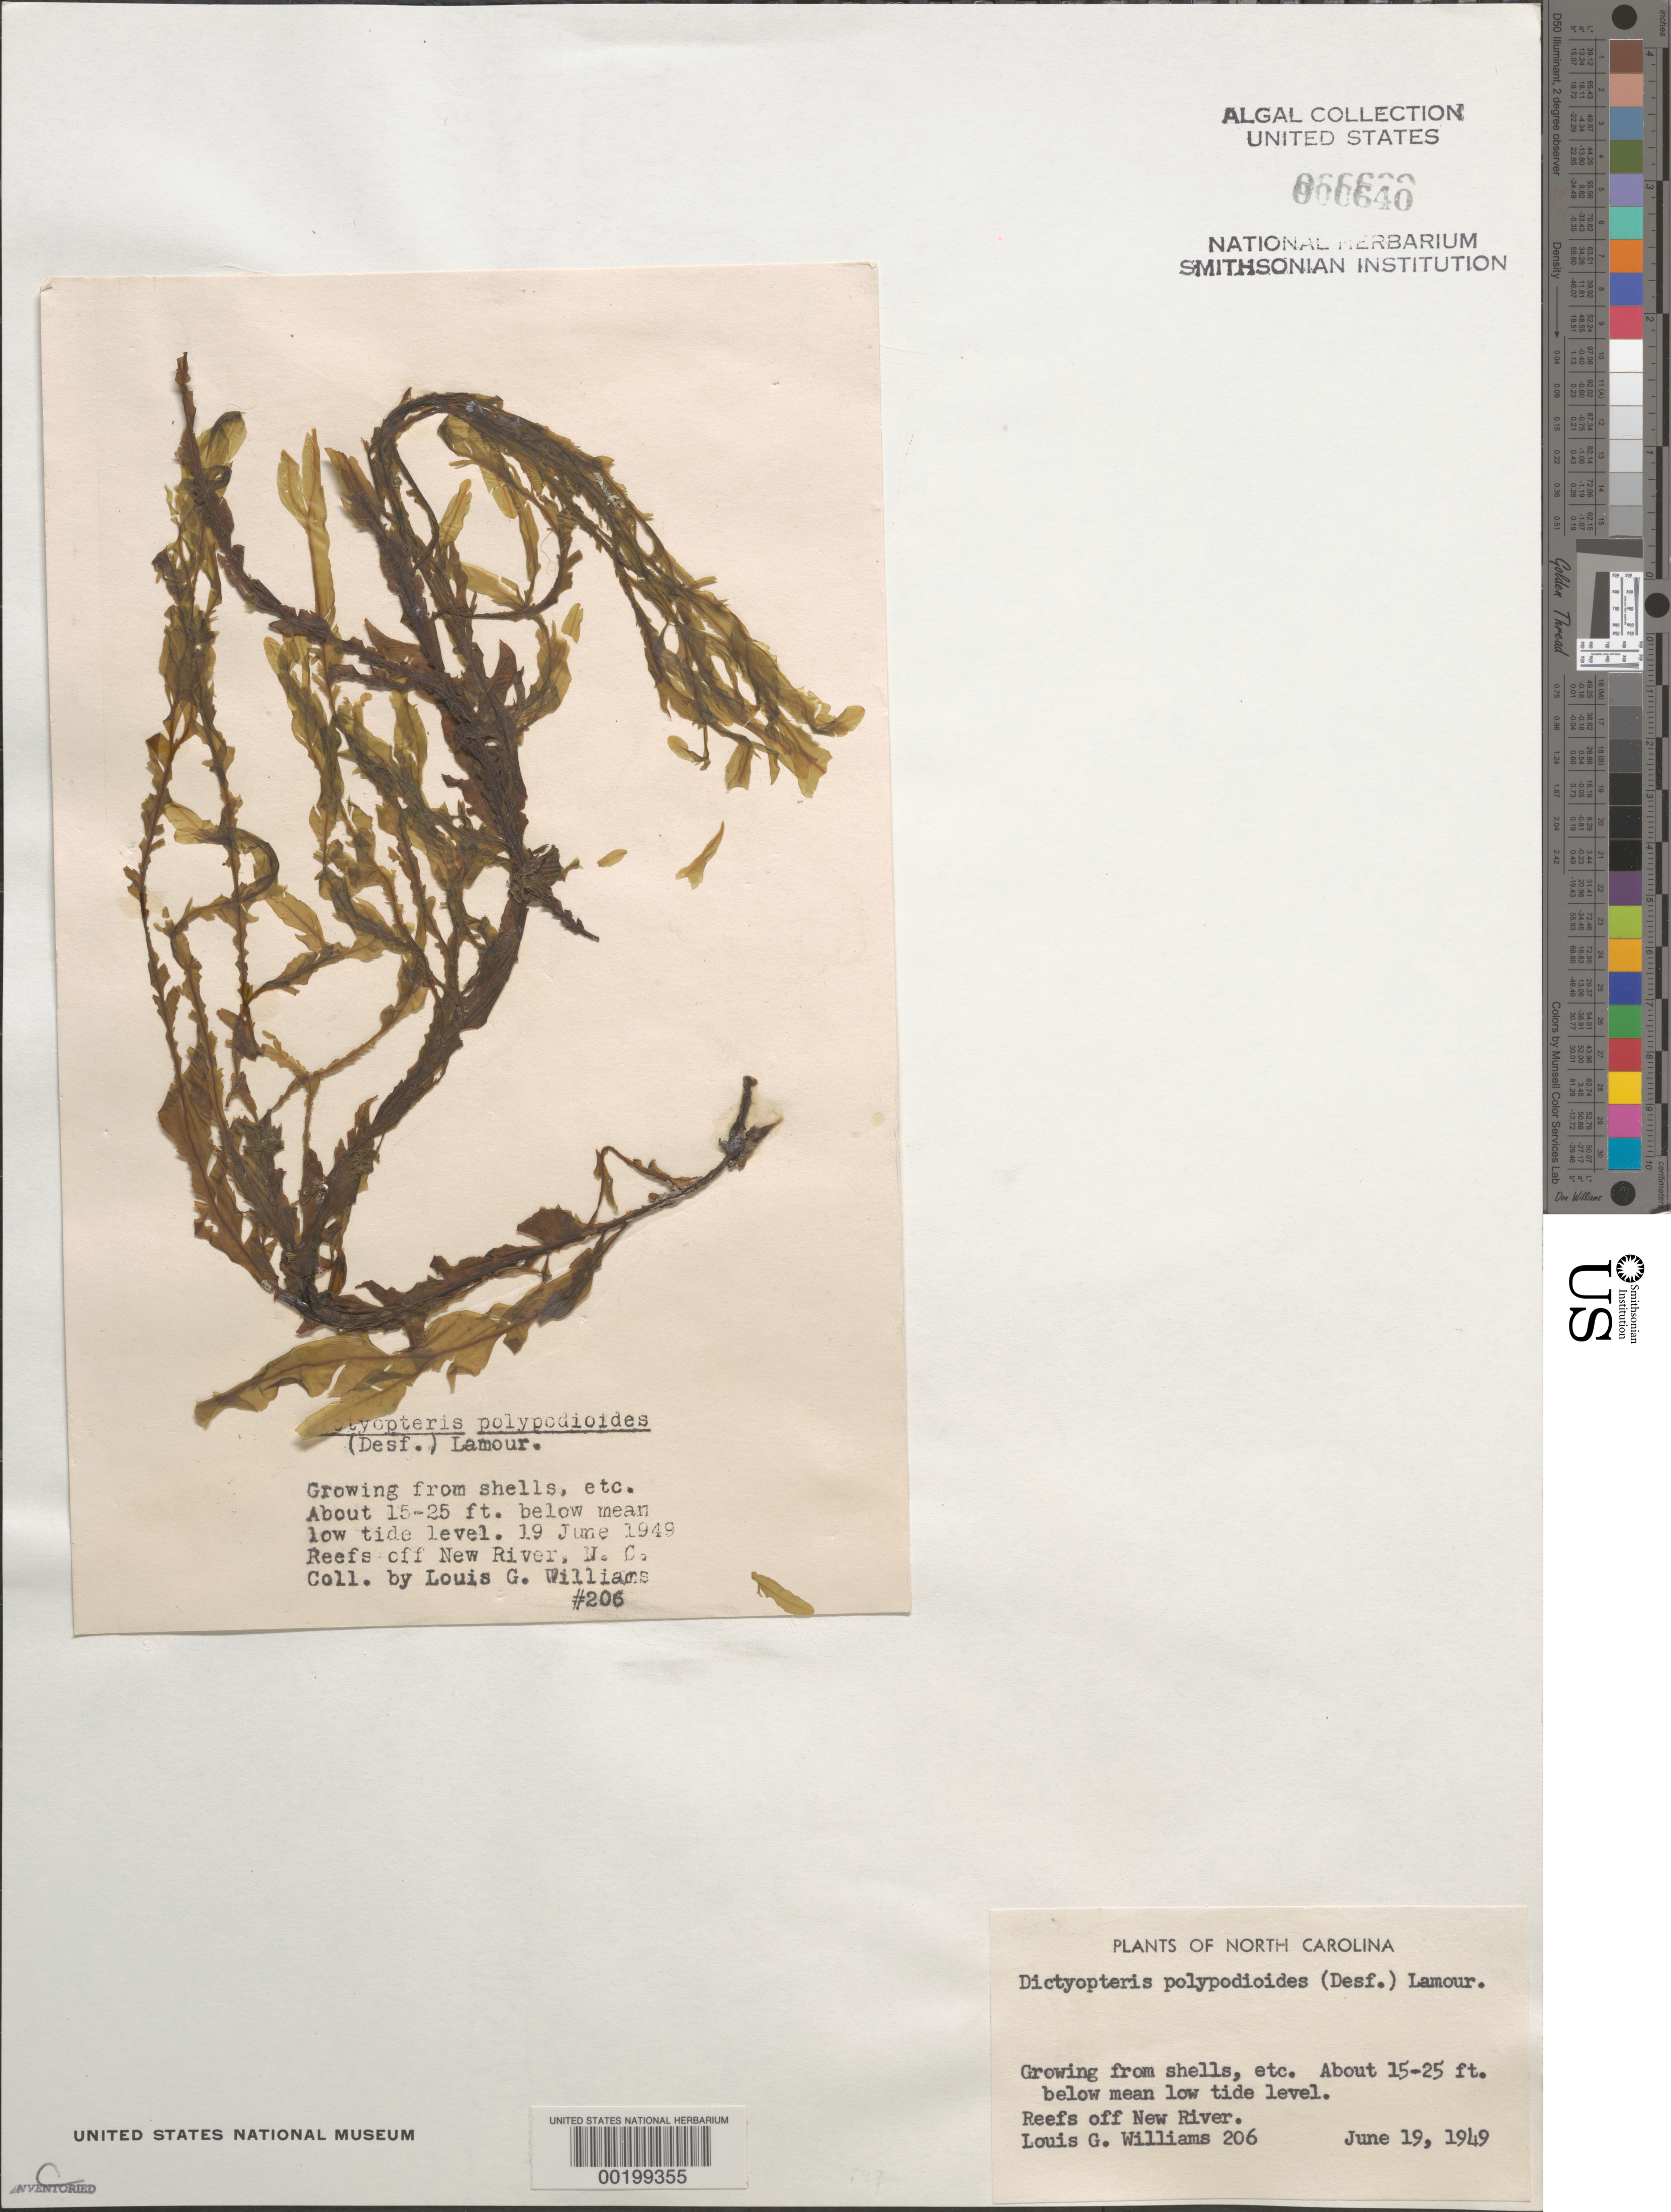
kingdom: Chromista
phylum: Ochrophyta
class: Phaeophyceae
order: Dictyotales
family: Dictyotaceae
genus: Dictyopteris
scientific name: Dictyopteris polypodioides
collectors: L. G. Williams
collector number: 206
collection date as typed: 19 Jun 1949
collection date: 1949-06-19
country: United States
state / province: North Carolina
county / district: Onslow County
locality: Reefs off New River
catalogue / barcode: US 640